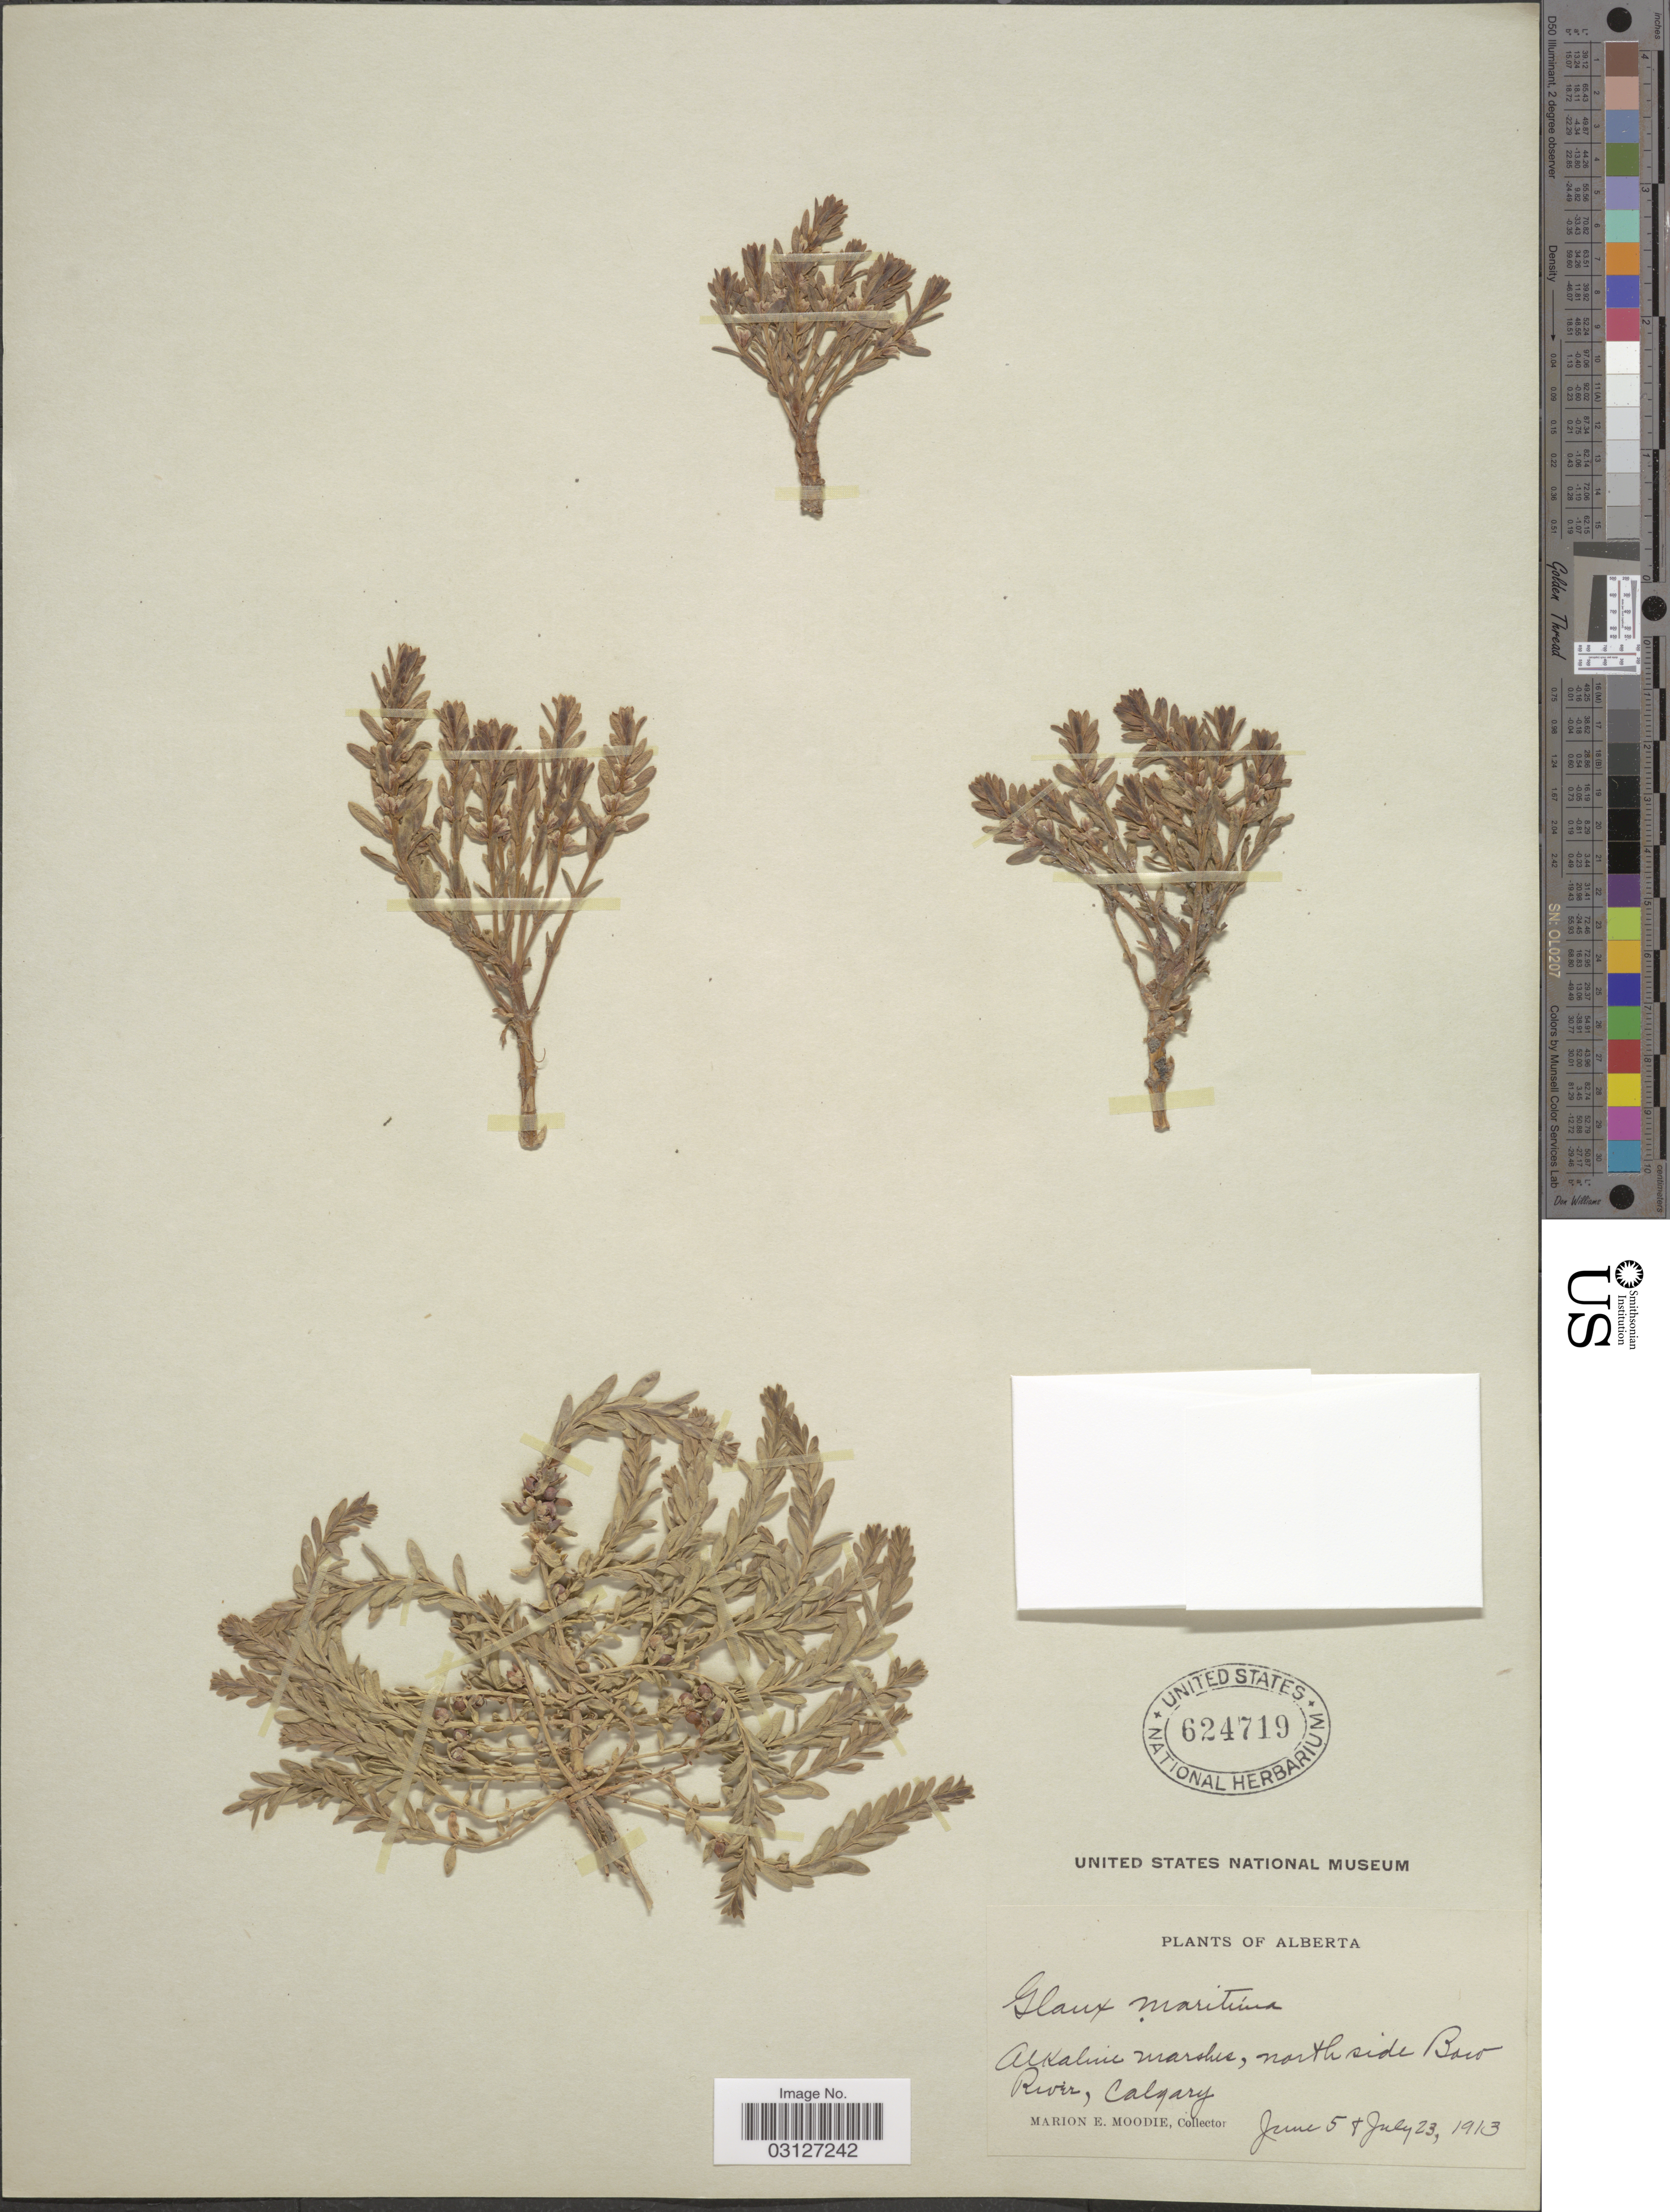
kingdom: Plantae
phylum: Tracheophyta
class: Magnoliopsida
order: Ericales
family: Primulaceae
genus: Glaux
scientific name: Glaux maritima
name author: L.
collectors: M. E. Moodie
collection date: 1913-06-05/1913-07-23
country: Canada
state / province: Alberta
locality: Alkaline marshes, north side Bow River, Calgary.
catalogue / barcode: US 624719